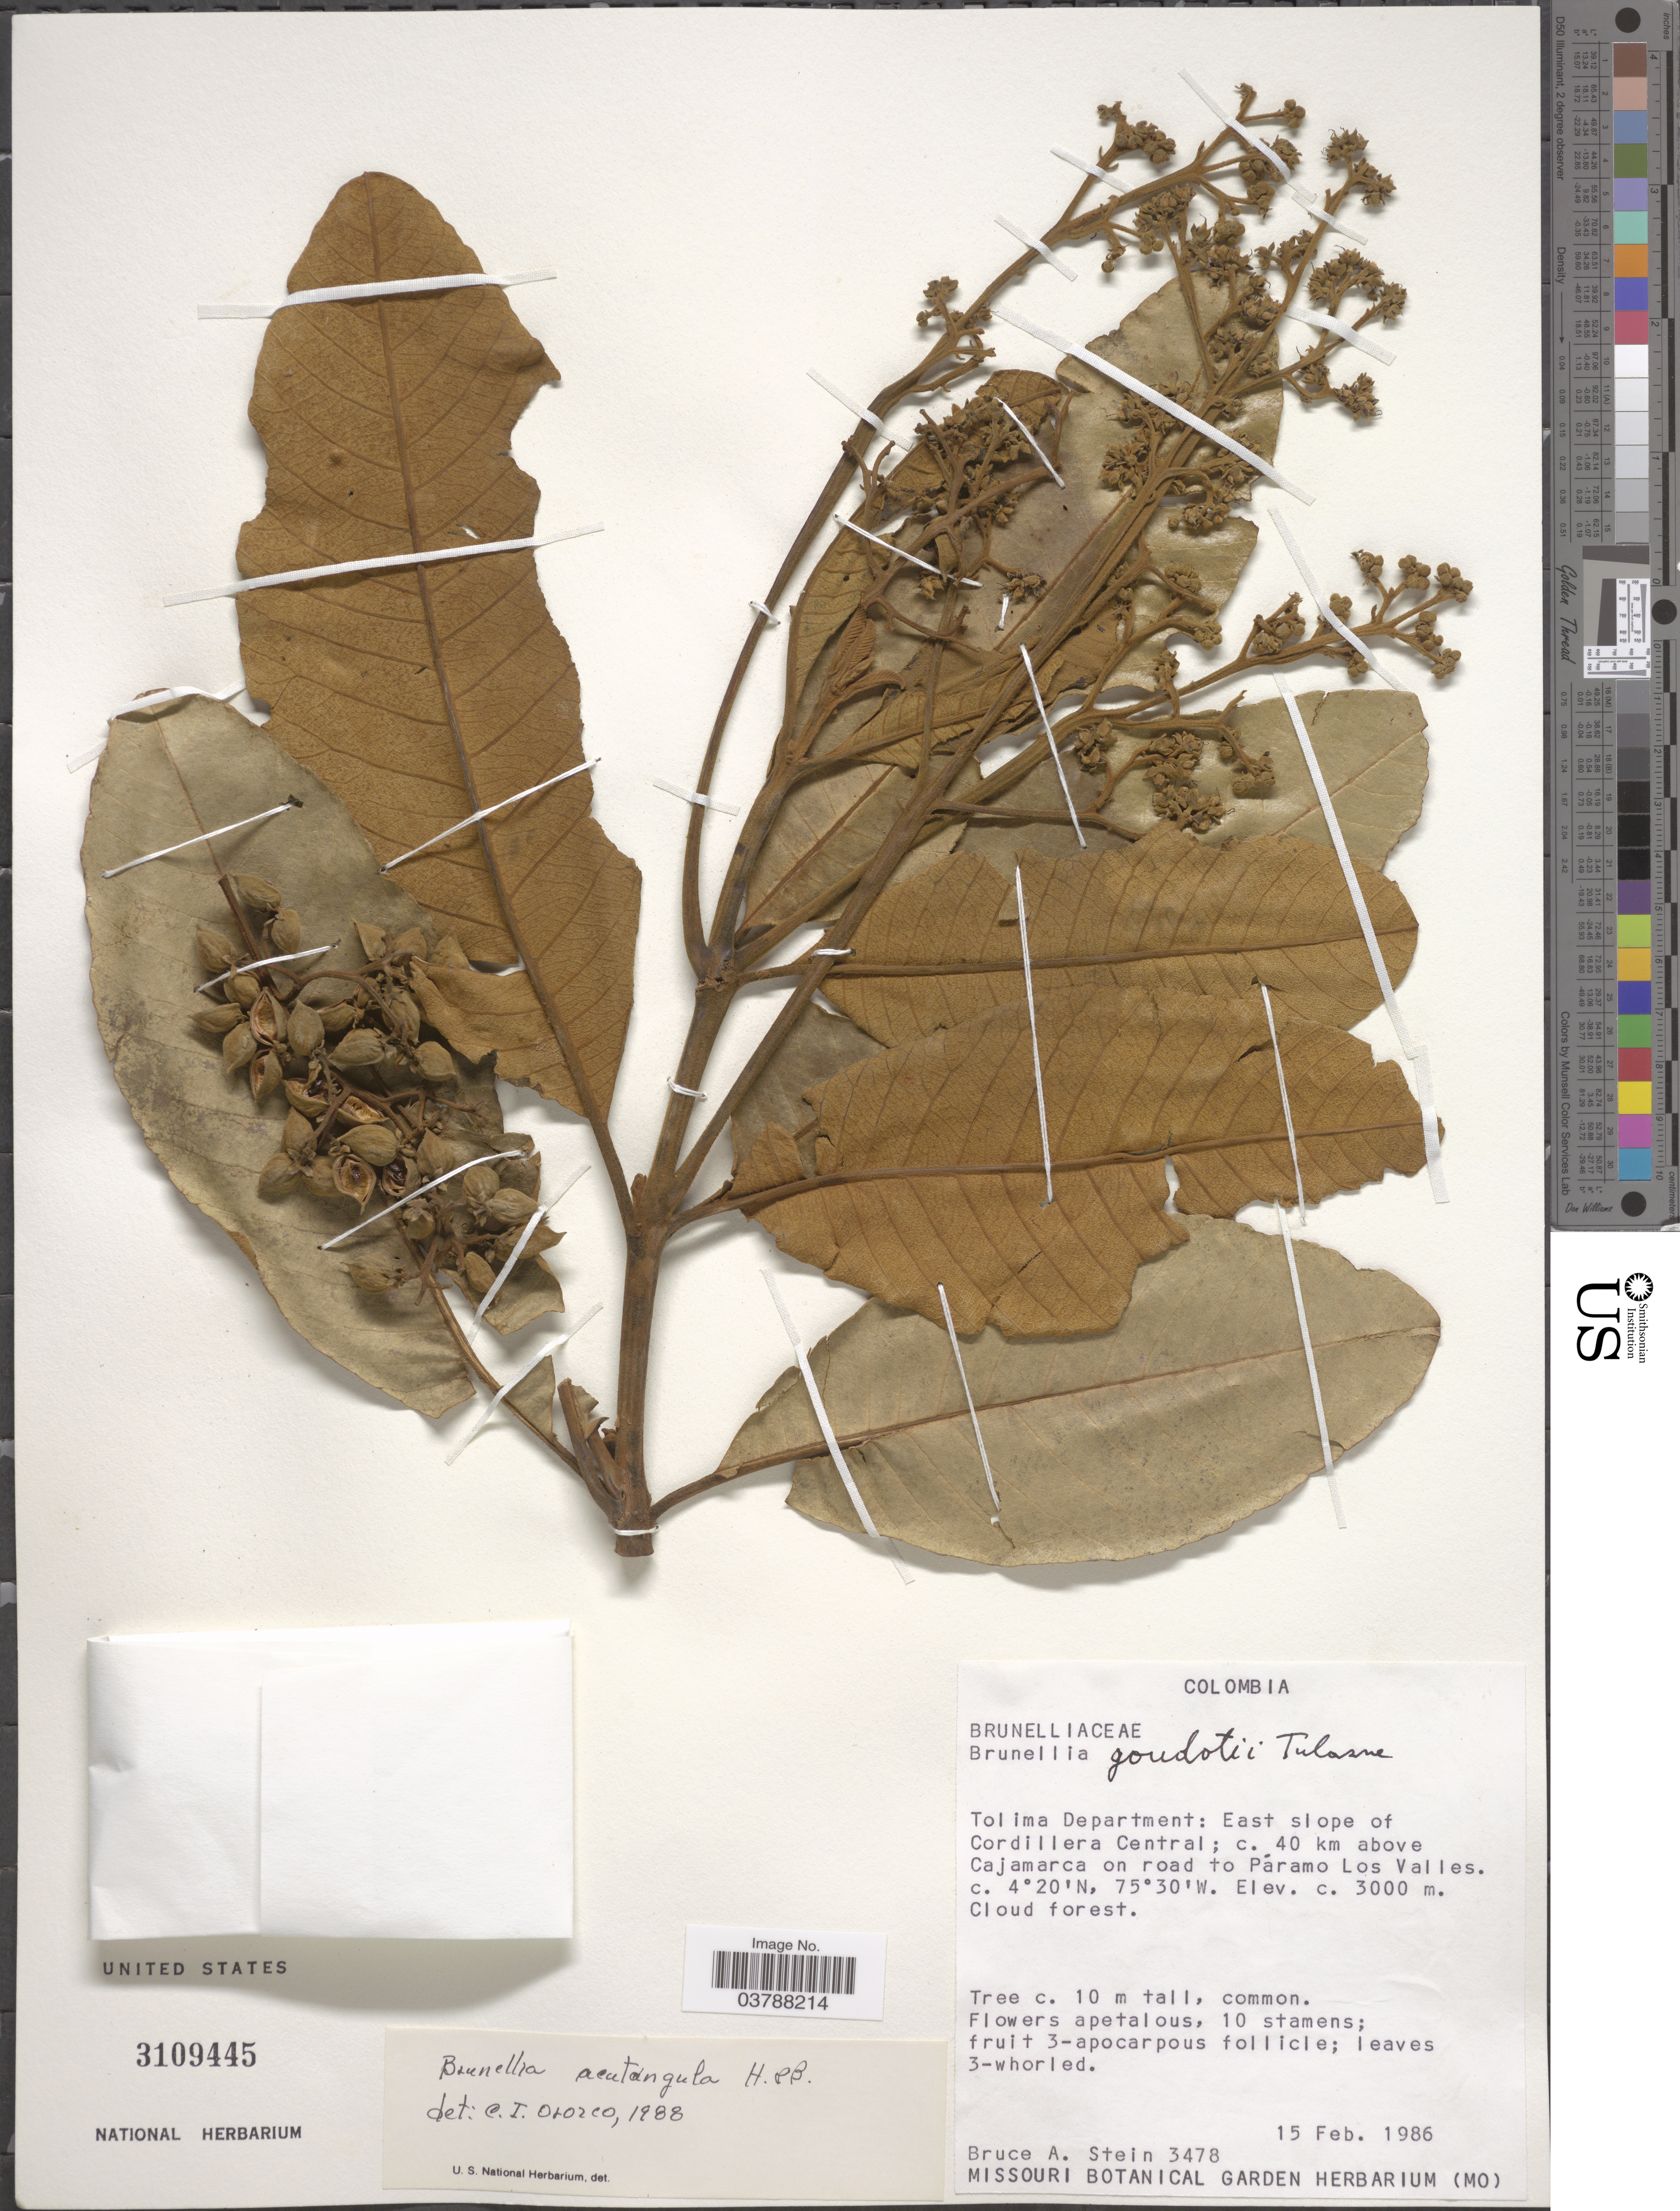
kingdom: Plantae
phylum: Tracheophyta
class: Magnoliopsida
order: Oxalidales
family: Brunelliaceae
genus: Brunellia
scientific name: Brunellia acutangula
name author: Humb. & Bonpl.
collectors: B. A. Stein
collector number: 3478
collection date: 1986-02-15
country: Colombia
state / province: Tolima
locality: Tolima Department: East slope of Cordillera Central; c. 40 km above Cajamarca on road to Paramo Los Valles.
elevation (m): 3000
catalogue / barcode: US 3109445